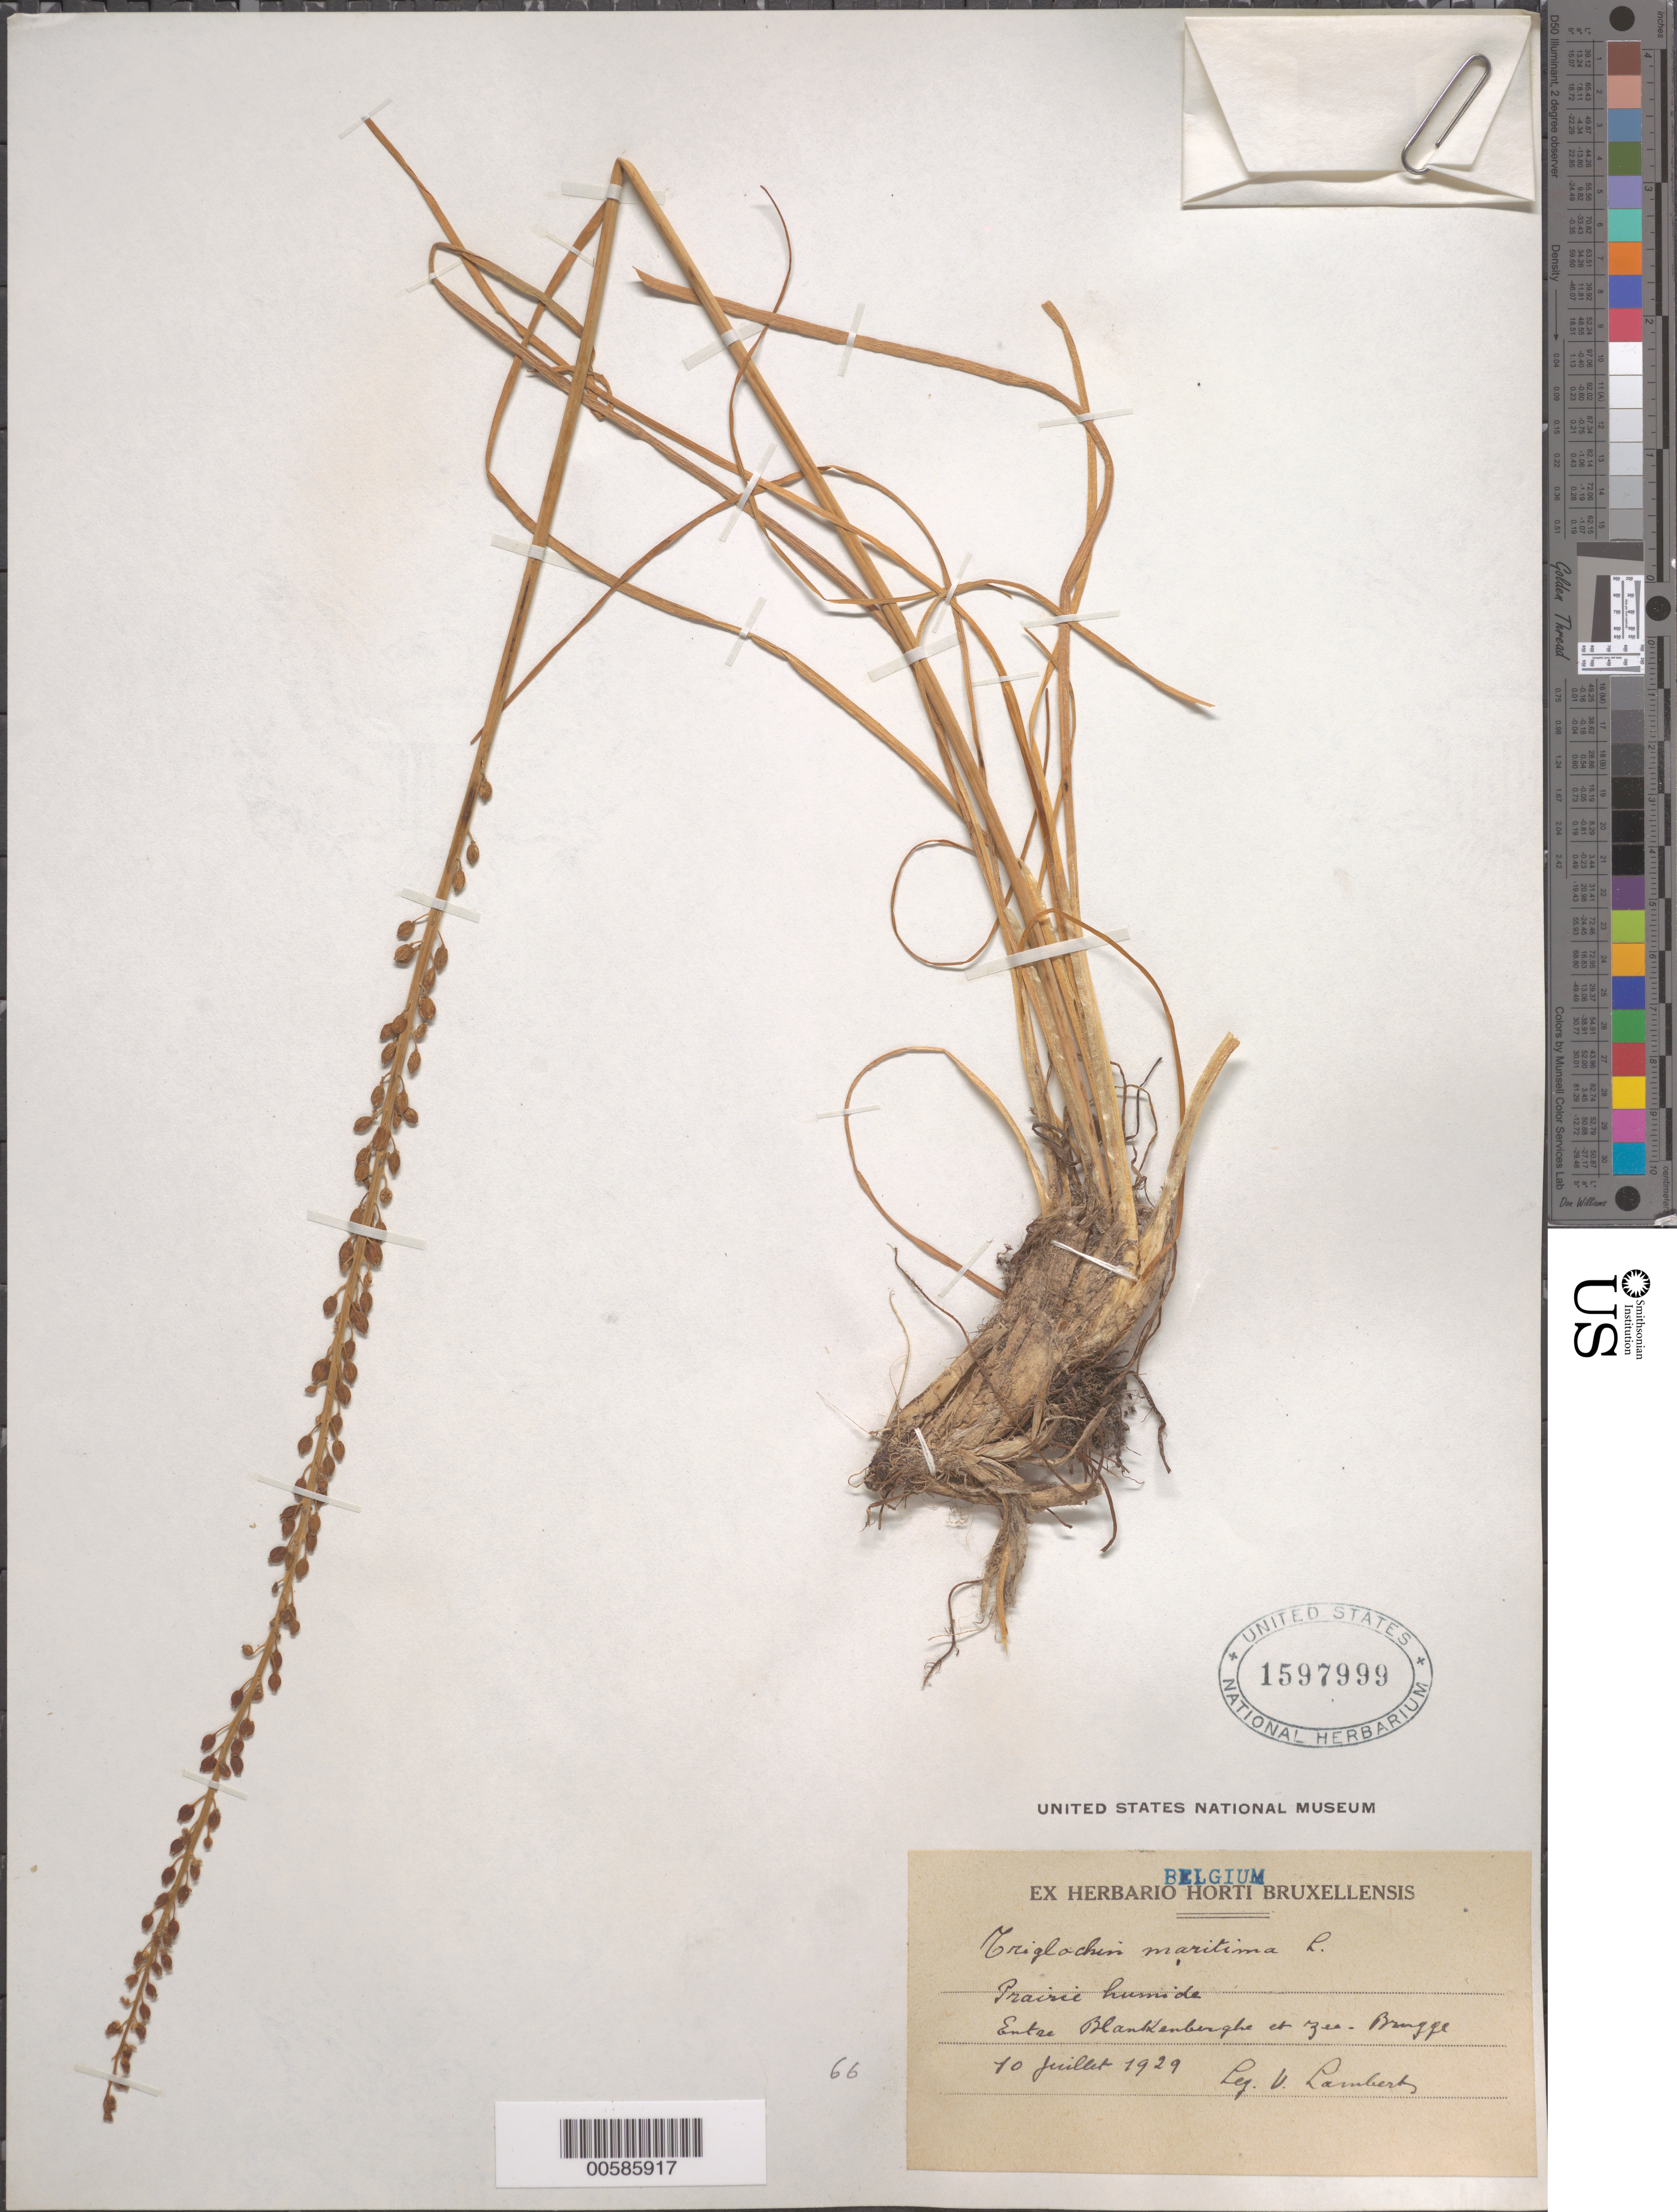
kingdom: Plantae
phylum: Tracheophyta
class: Liliopsida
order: Alismatales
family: Juncaginaceae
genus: Triglochin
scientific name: Triglochin maritima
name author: L.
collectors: V. Lambert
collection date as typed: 10 Jul 1929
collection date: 1929-07-10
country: Belgium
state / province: Brussels, Capital District of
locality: Brussels. [Now in Bruxelles-Capitale Region?]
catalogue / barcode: US 1597999